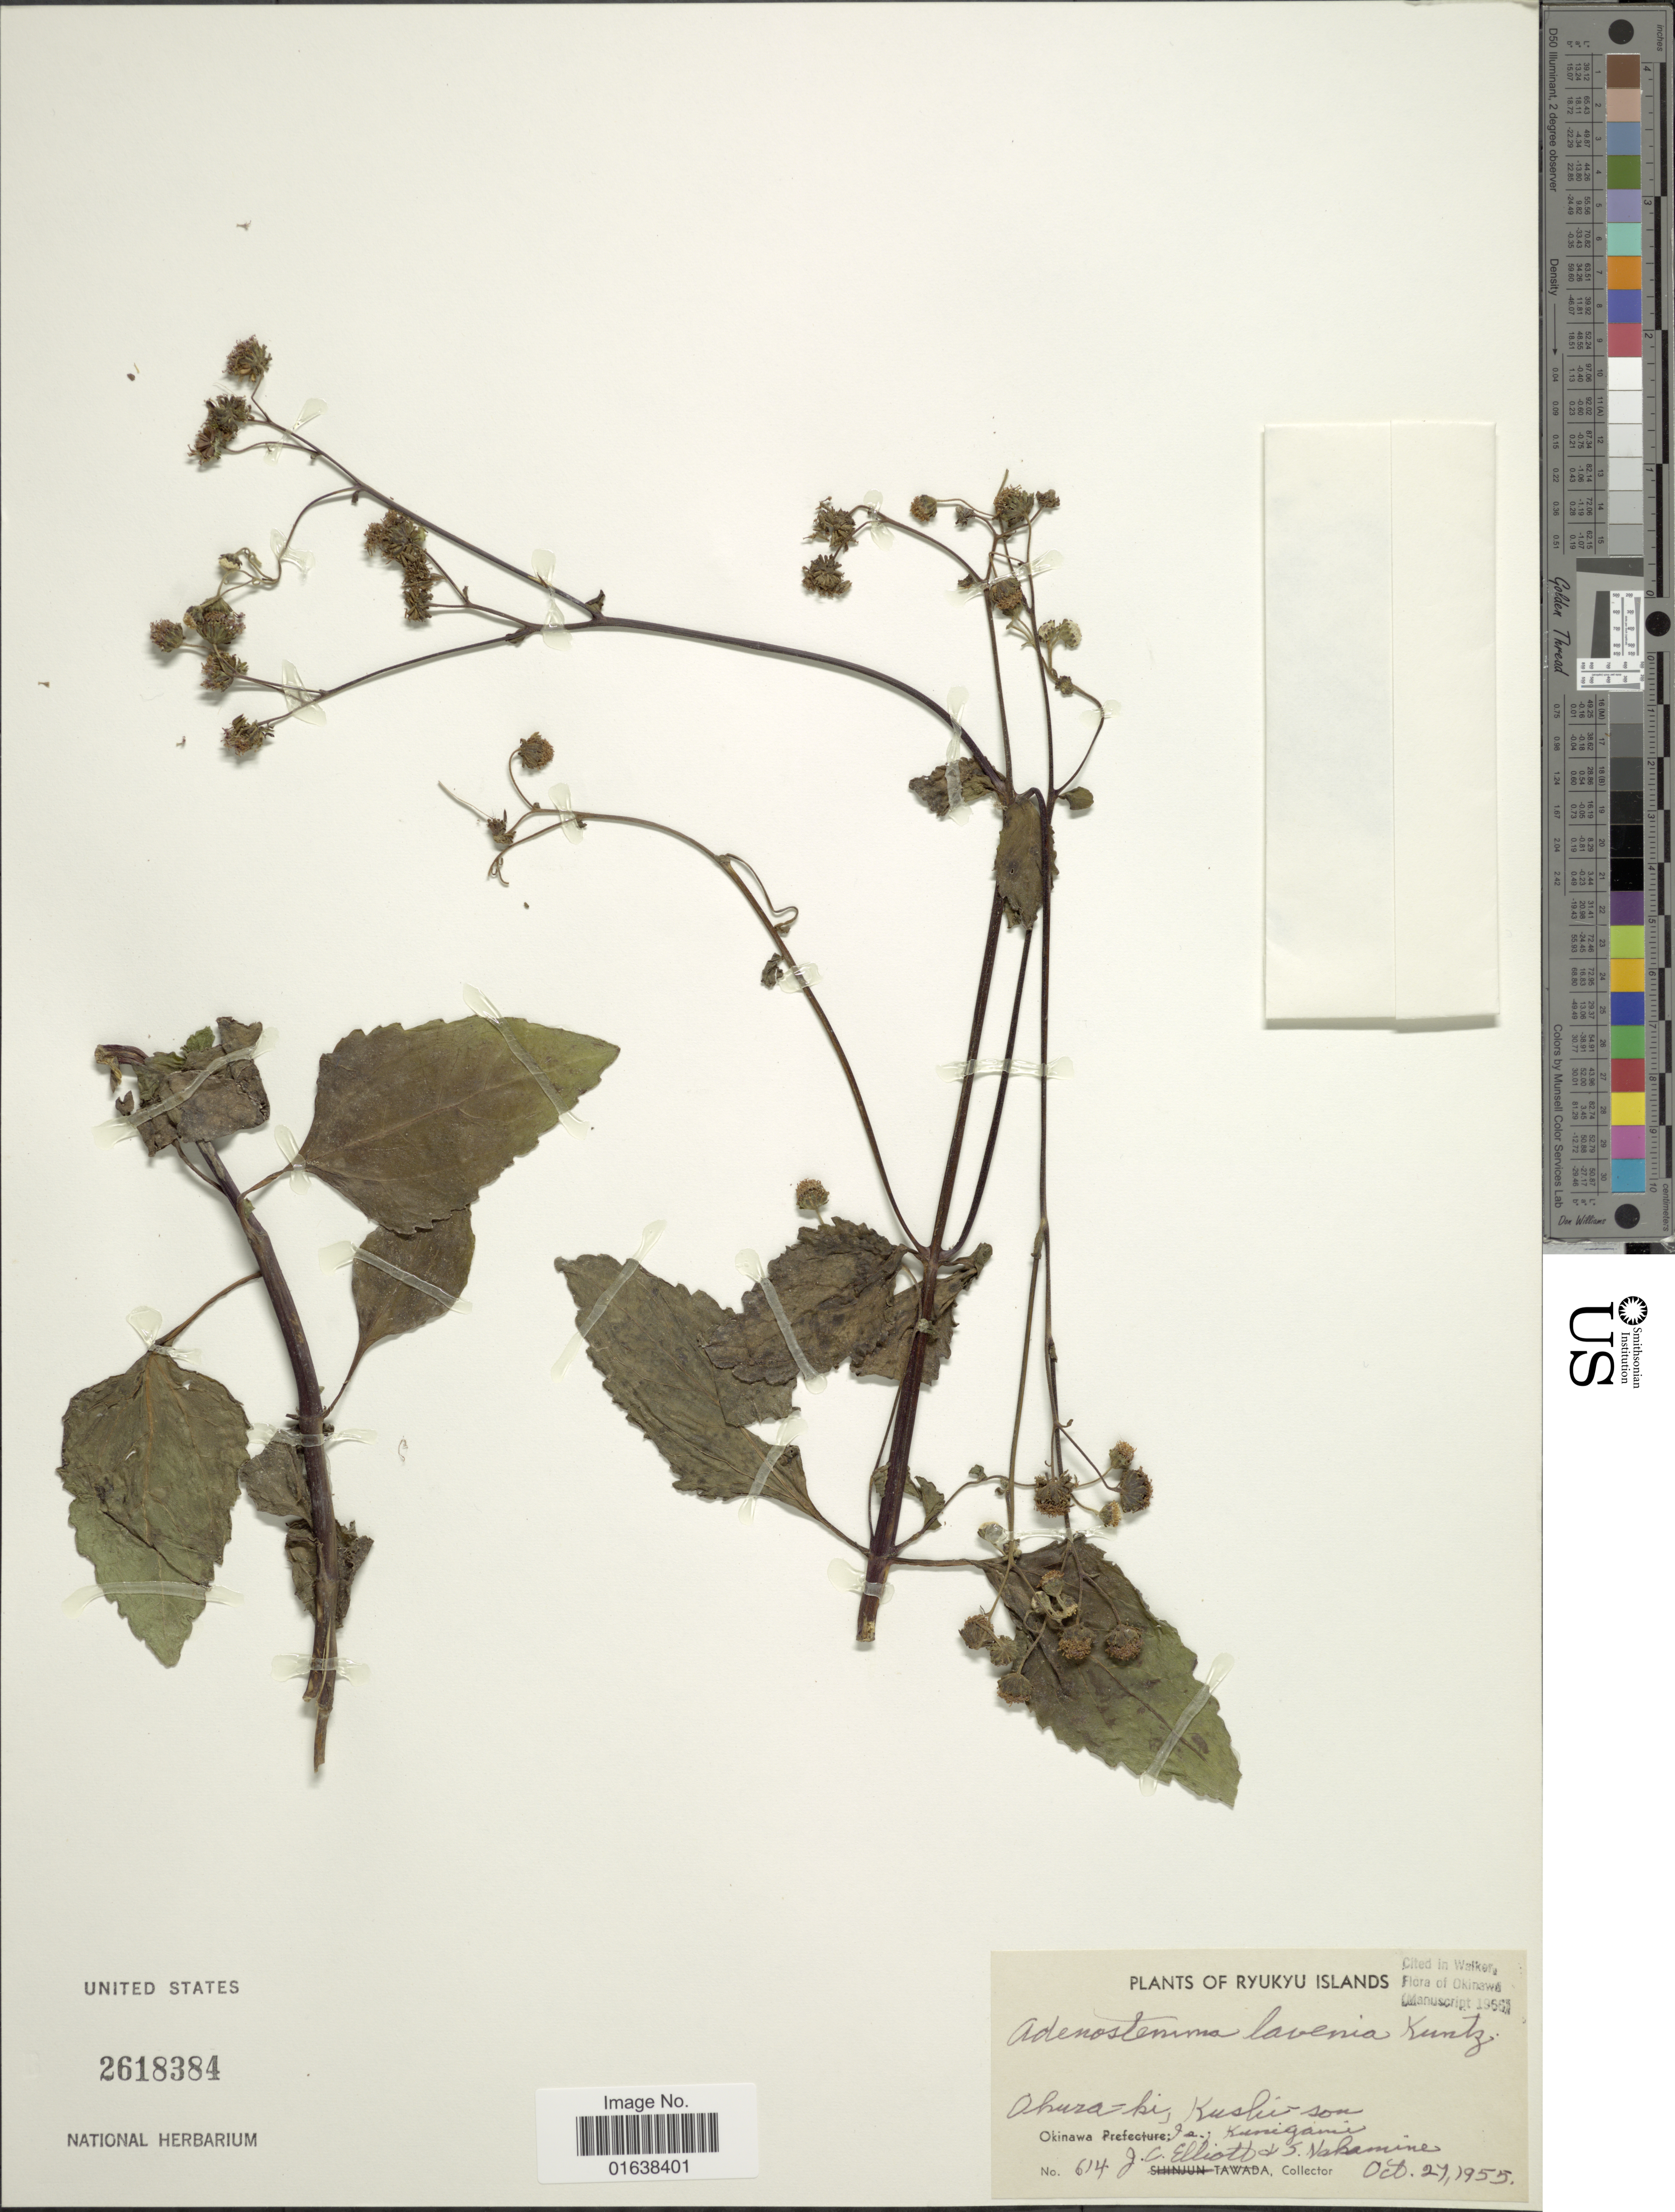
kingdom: Plantae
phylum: Tracheophyta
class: Magnoliopsida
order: Asterales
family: Asteraceae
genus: Adenostemma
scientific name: Adenostemma lavenia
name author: (L.) Kuntze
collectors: J. C. Elliott & S. Nakamine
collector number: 614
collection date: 1955-10-27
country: Japan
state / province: Okinawa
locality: Ryukyu Islands. Okinawa Is. : Kumigami.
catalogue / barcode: US 2618384